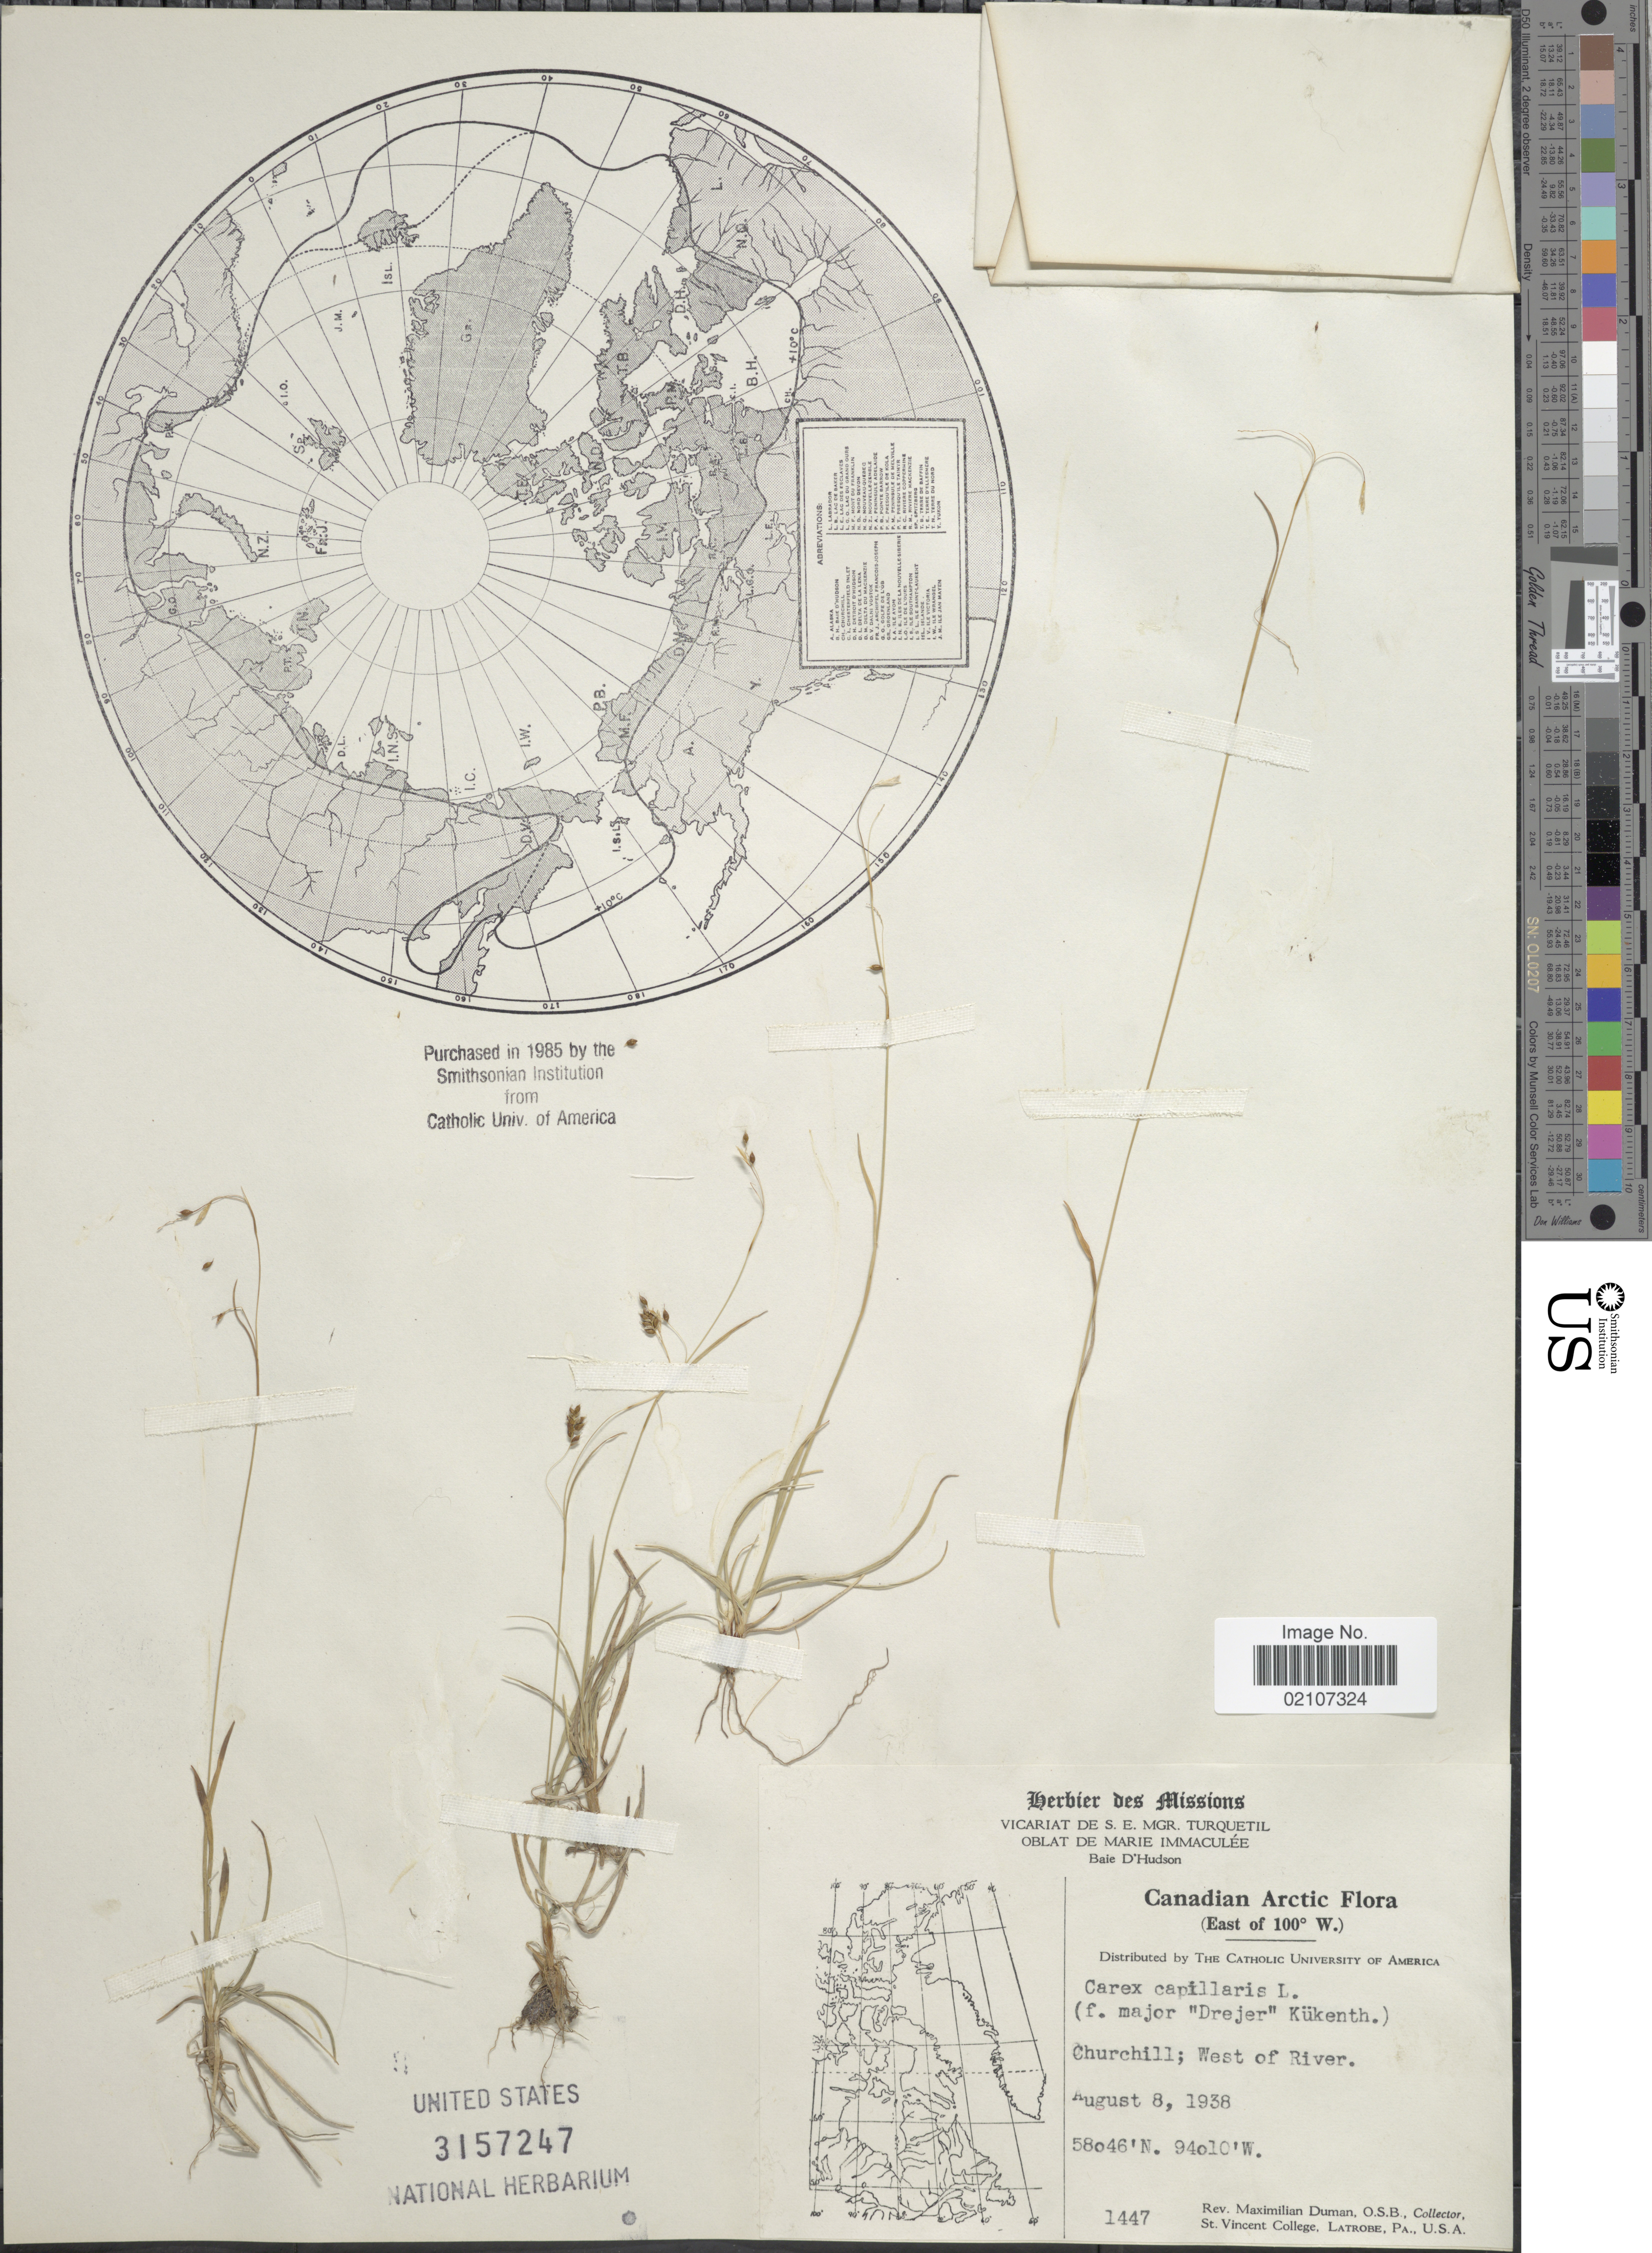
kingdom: Plantae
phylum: Tracheophyta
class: Liliopsida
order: Poales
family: Cyperaceae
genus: Carex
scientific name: Carex capillaris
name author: L.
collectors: M. Duman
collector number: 1447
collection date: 1938-08-08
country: Canada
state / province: Manitoba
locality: Canadian Arctic (East of 100º W.). Churchill; West of River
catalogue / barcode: US 3157247